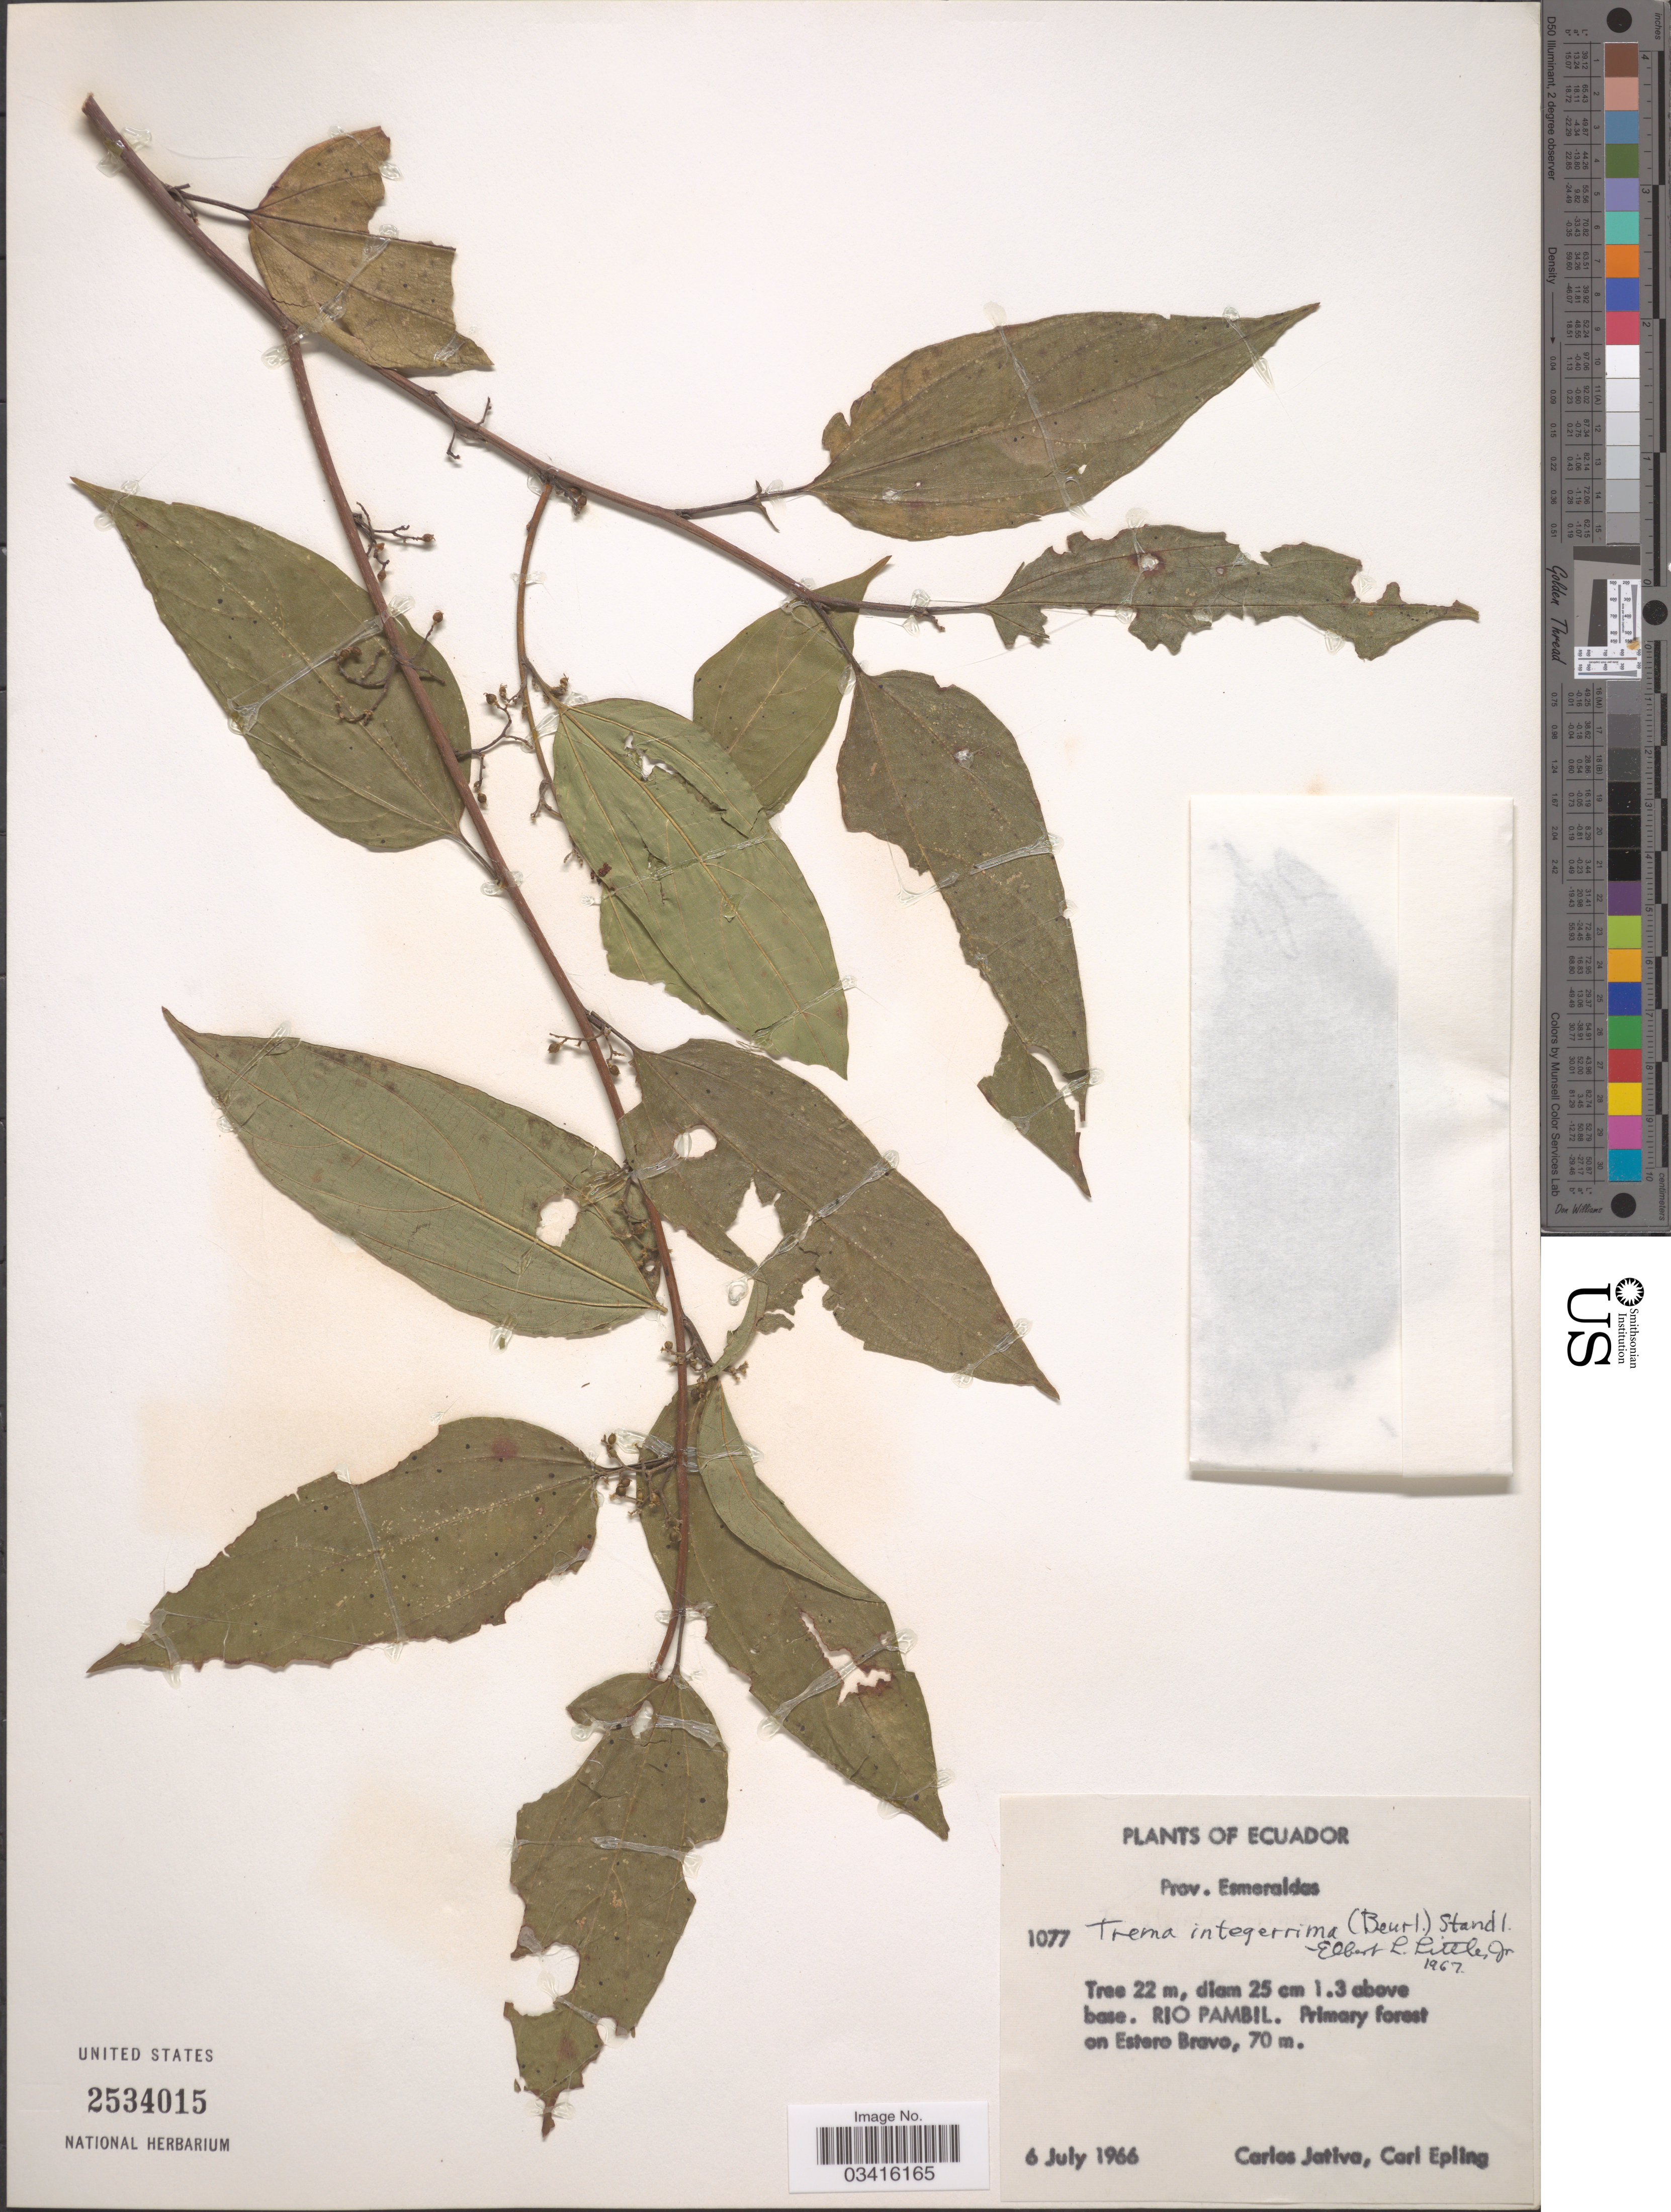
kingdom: Plantae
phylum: Tracheophyta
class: Magnoliopsida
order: Rosales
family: Cannabaceae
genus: Trema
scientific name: Trema integerrimum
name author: (Beurl.) Standl.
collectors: C. D. Játiva & C. C. Epling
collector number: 1077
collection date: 1966-07-06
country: Ecuador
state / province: Esmeraldas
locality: Rio Pambil. Primary forest on Estero Bravo.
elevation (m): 70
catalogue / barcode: US 2534015